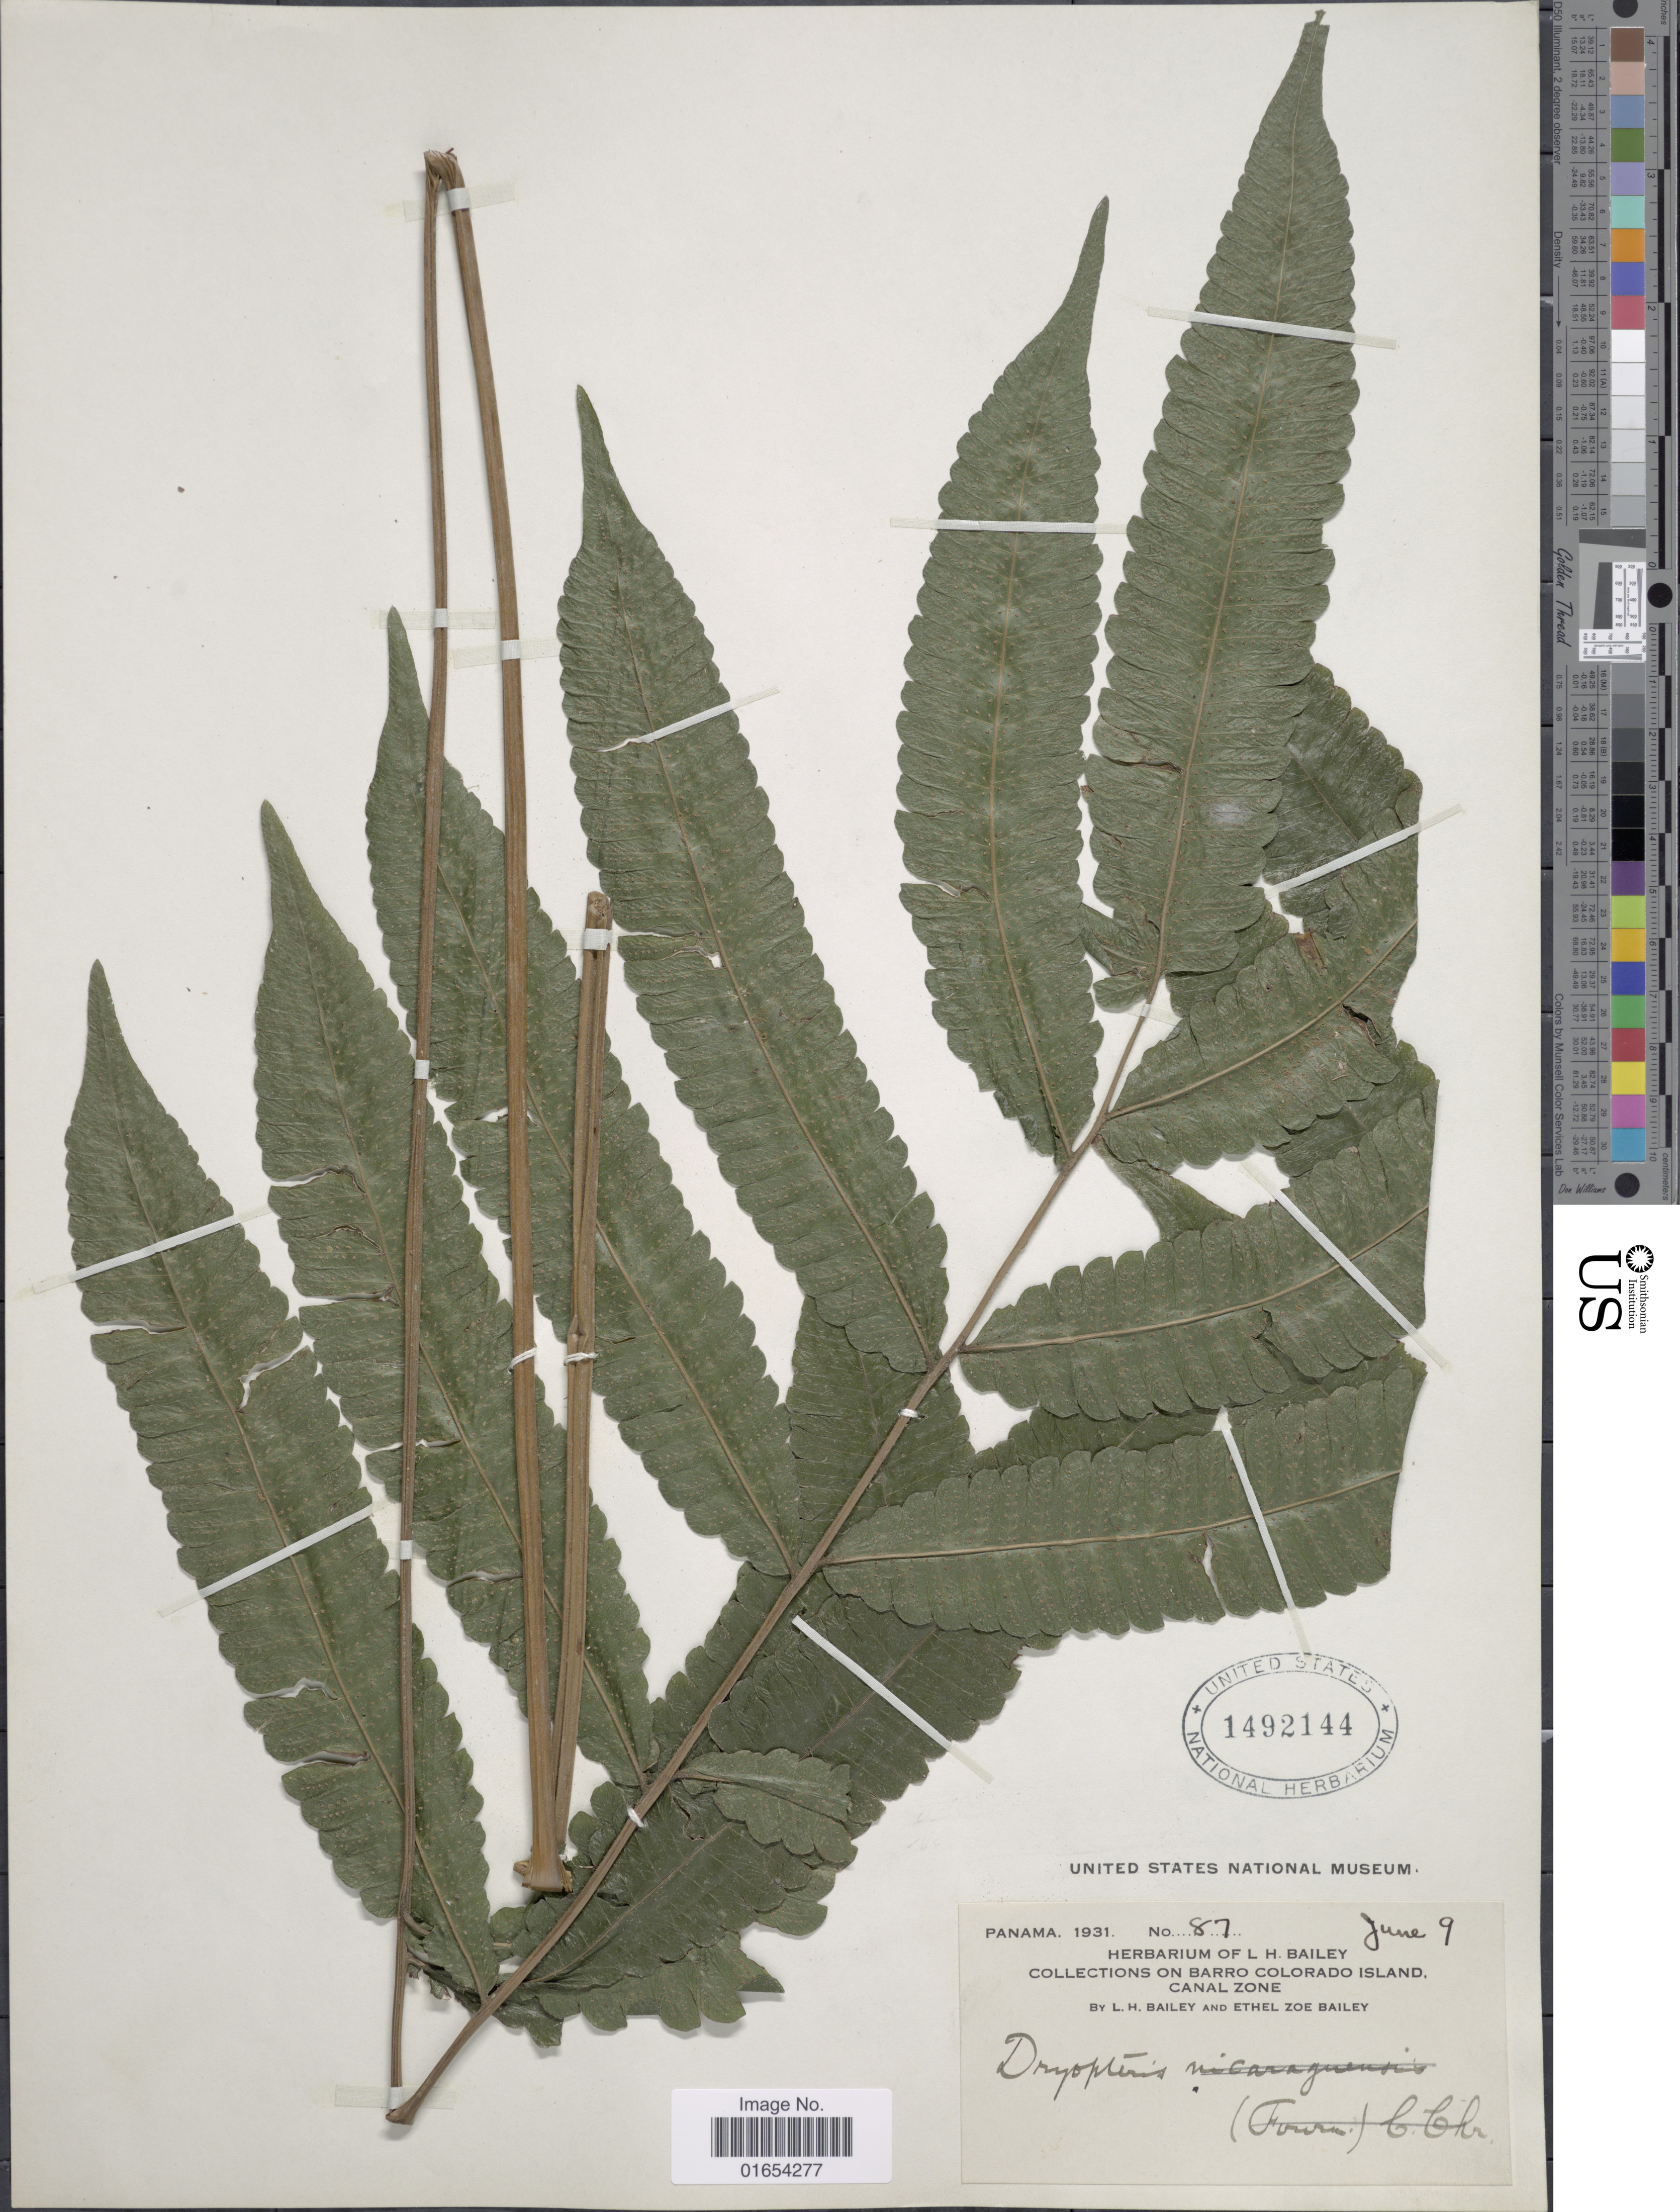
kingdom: Plantae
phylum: Tracheophyta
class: Polypodiopsida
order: Polypodiales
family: Thelypteridaceae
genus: Goniopteris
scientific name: Goniopteris poiteana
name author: (Bory) Ching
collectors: L. H. Bailey & E. Z. Bailey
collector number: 57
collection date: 1931-07-09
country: Panama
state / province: Panamá Oeste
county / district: Canal Zone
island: Barro Colorado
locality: Collections on Barro Colorado Island, Canal Zone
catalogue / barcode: US 1492144